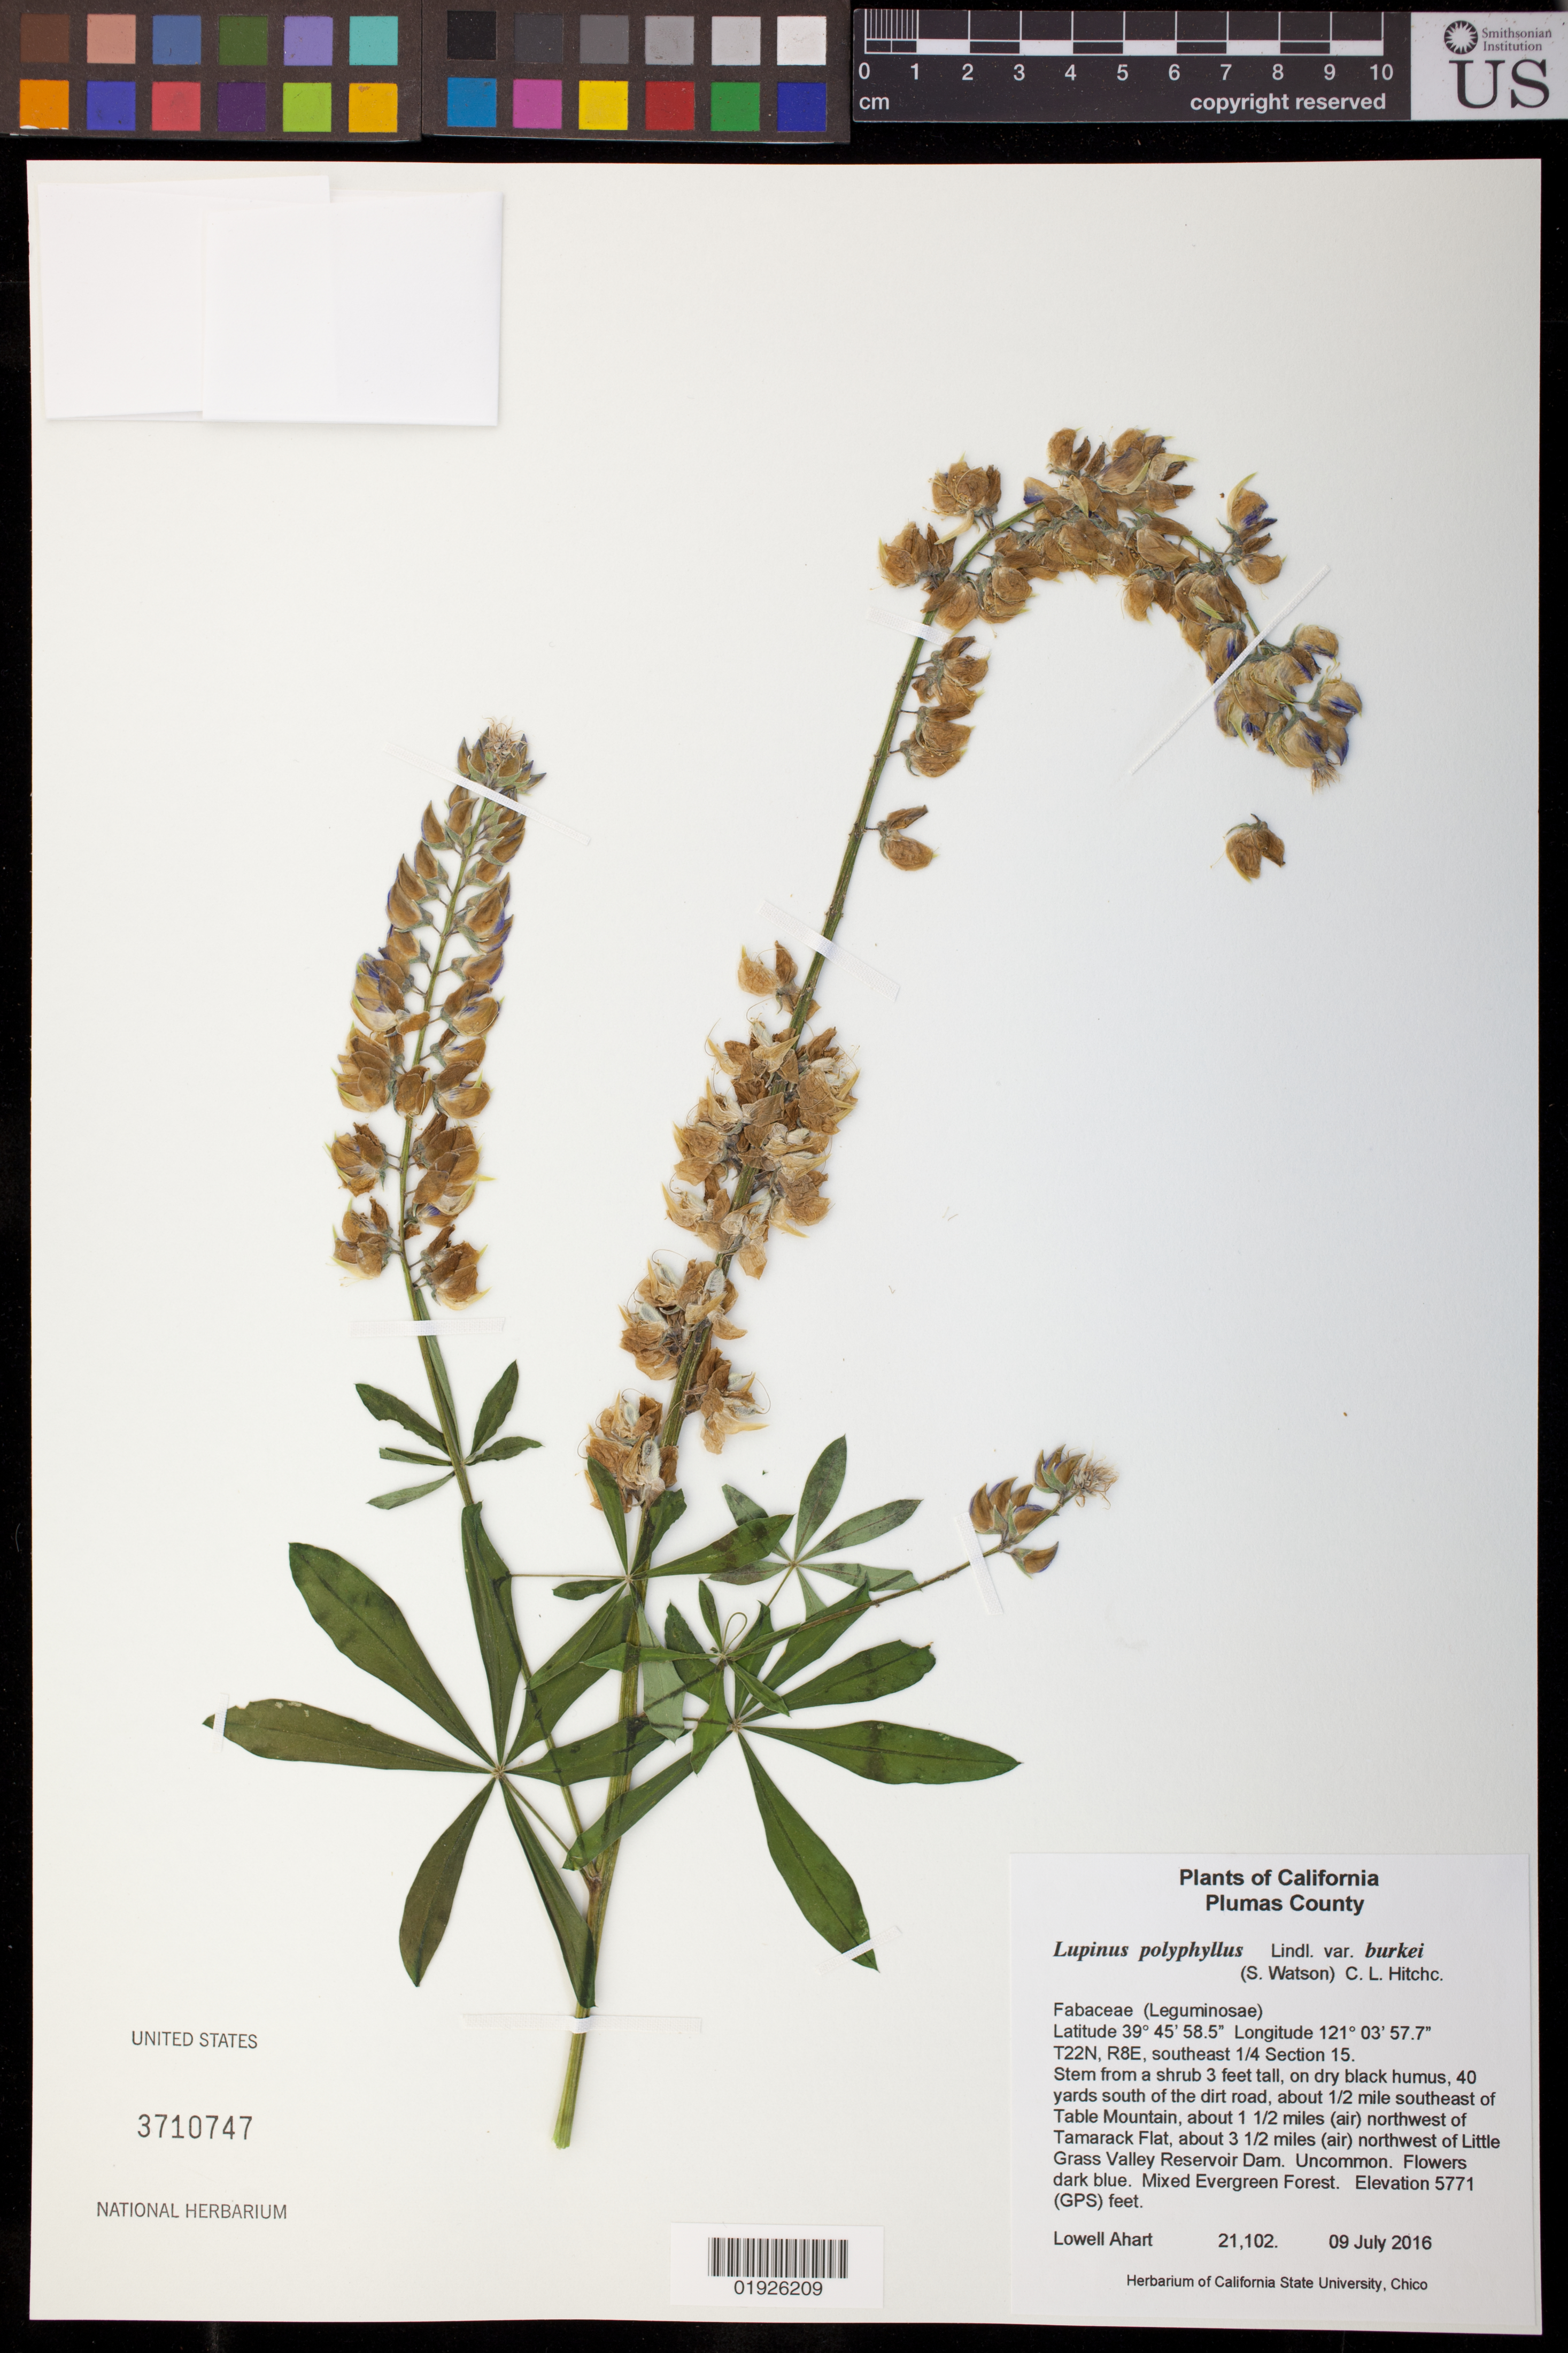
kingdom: Plantae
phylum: Tracheophyta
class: Magnoliopsida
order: Fabales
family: Fabaceae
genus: Lupinus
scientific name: Lupinus burkei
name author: S. Watson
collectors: L. Ahart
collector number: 21102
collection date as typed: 09 July 2016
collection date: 2016-07-09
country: United States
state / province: California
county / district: Plumas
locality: T22N, R8E, southeast 1/4 section 15. 40 yards south of the dirt road, about 1/2 mile southeast of Table Mountain, about 1 1/2 (air) northwest of Tamarack Flat, about 3 1/2 miles (air) northwest of Little Grass Valley Reservoir Dam.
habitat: Mixed evergreen forest, on dry black humus.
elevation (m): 1759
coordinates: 39 45 58.5, 121 03 57.7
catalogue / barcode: US 3710747